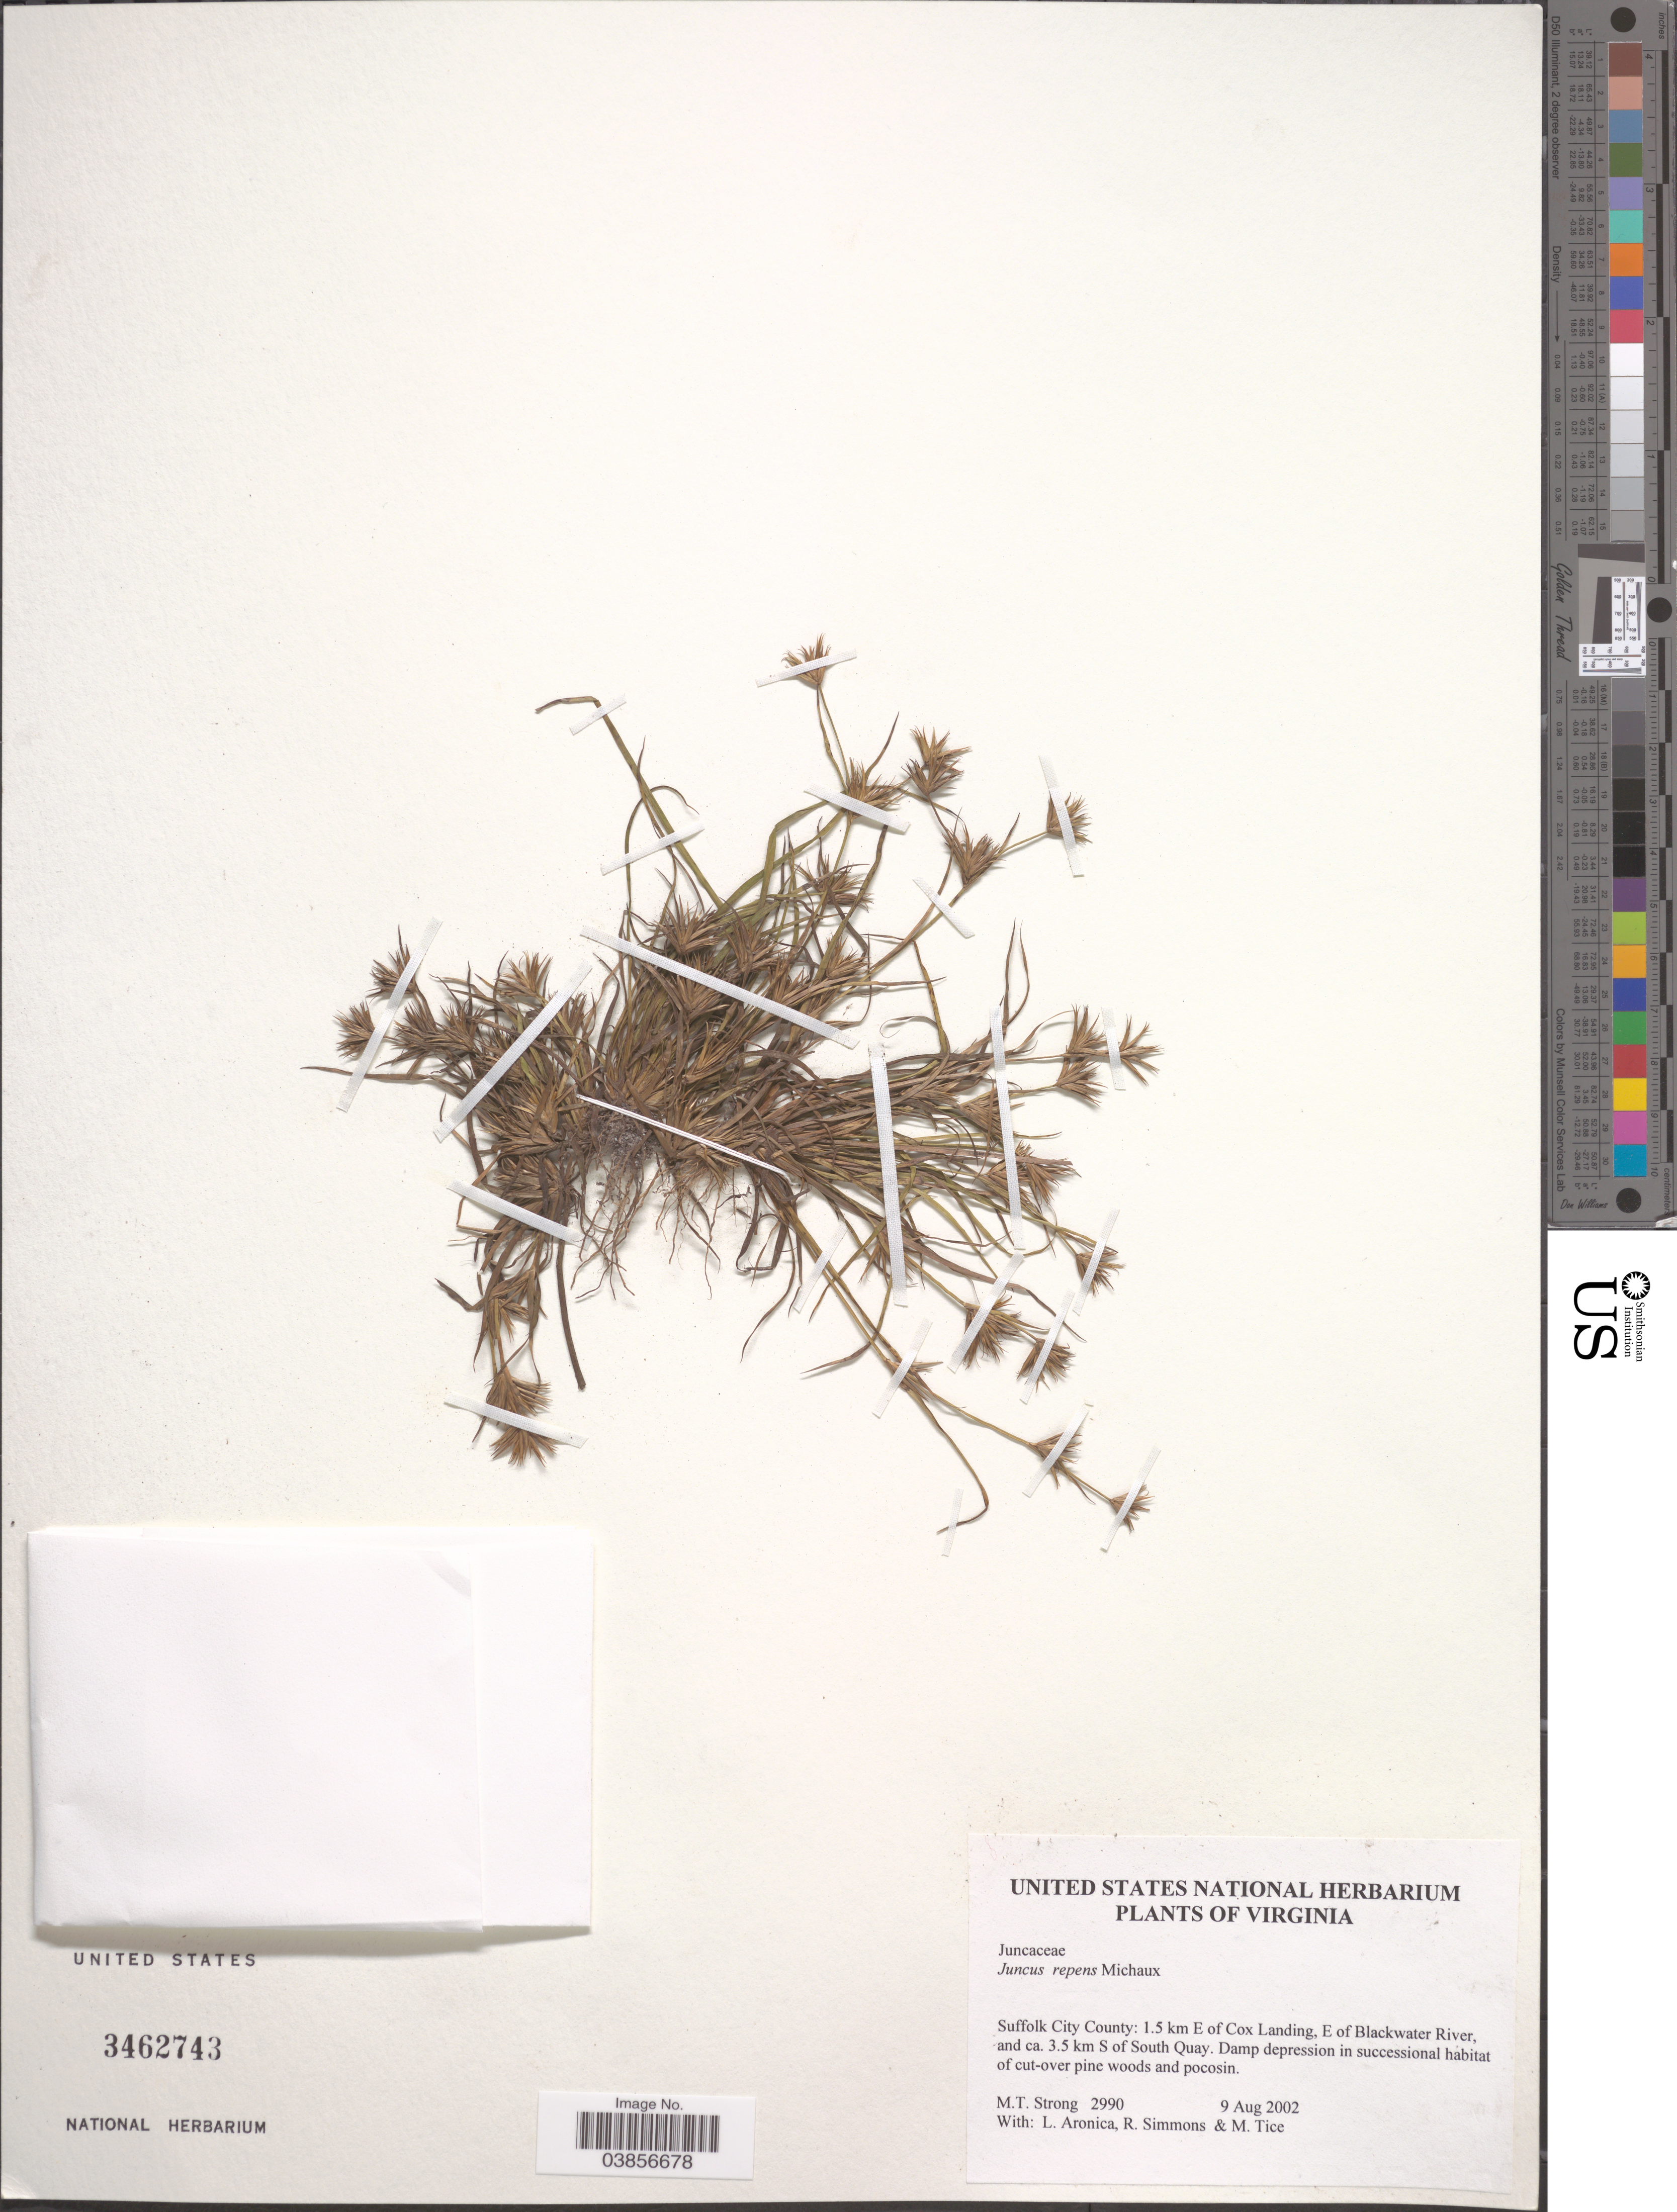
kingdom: Plantae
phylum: Tracheophyta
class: Liliopsida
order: Poales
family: Juncaceae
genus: Juncus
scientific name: Juncus repens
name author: Michx.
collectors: M. T. Strong, L. Aronica, R. Simmons & M. Tice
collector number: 2990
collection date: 2002-08-09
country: United States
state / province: Virginia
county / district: City of Suffolk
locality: Suffolk City County: 1.5 km E of Cox Landing, E of Blackwater River, and ca. 3.5 km S of South Quay.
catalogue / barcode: US 3462743